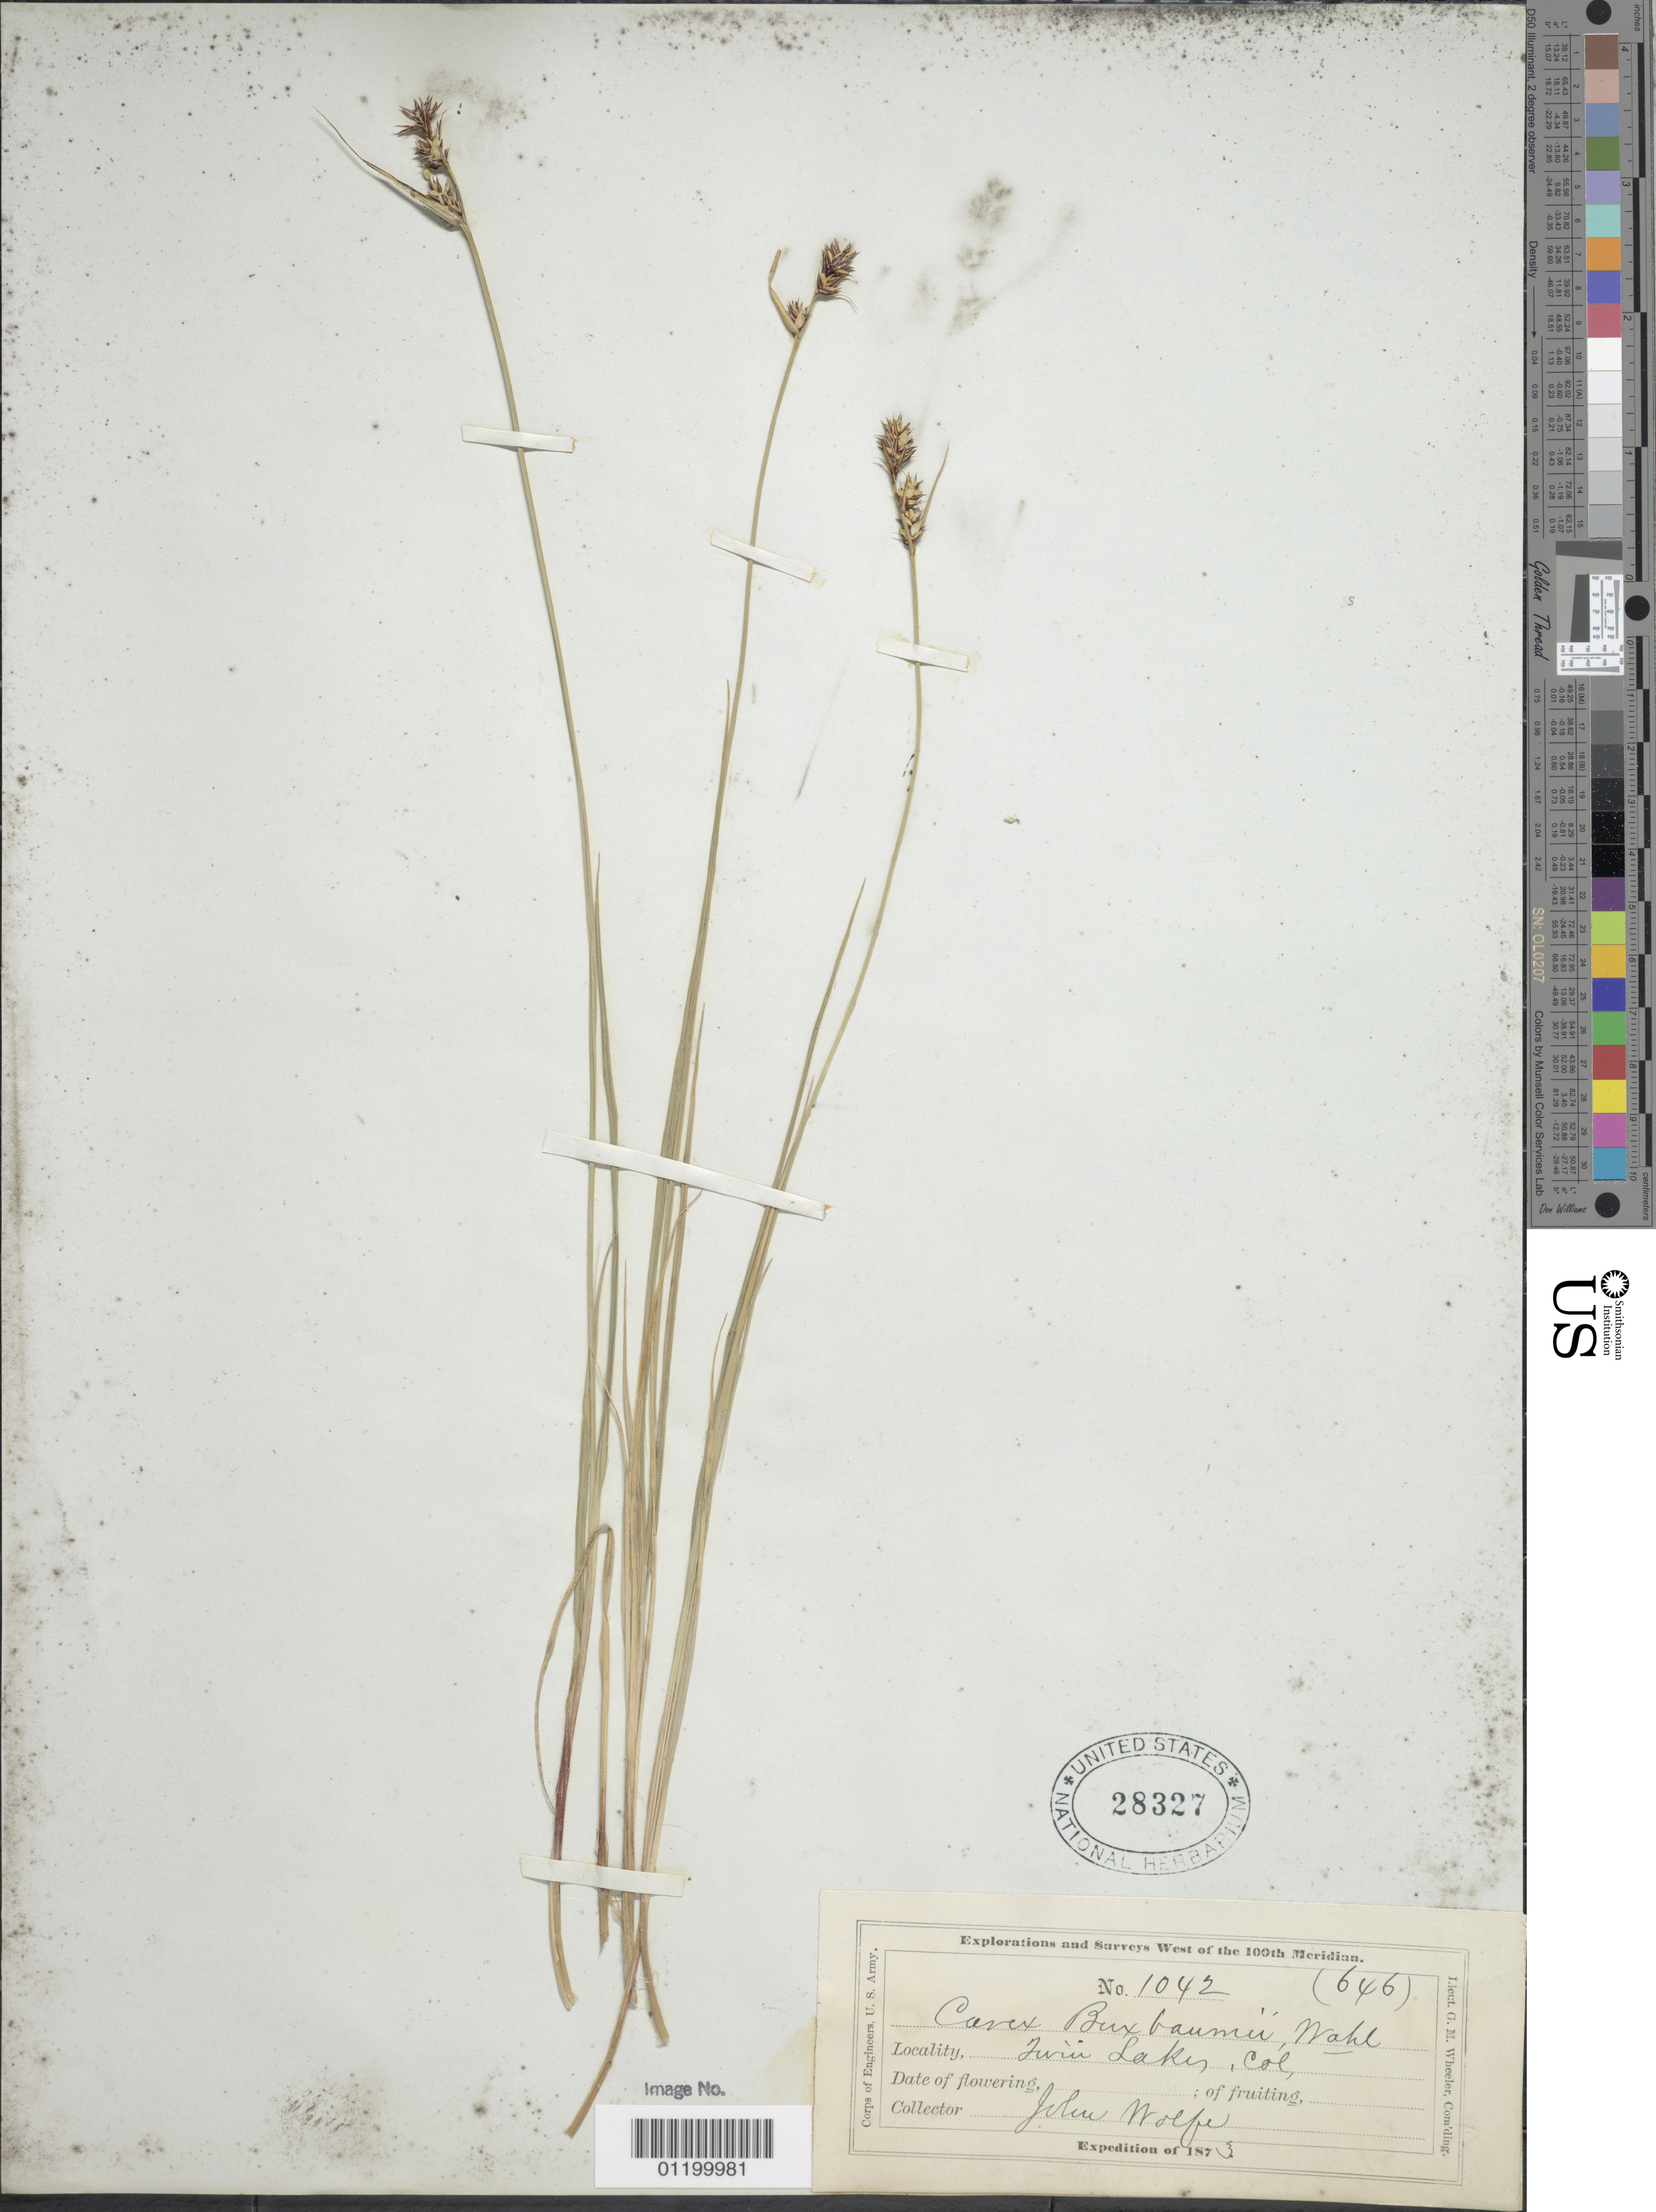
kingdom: Plantae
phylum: Tracheophyta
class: Liliopsida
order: Poales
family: Cyperaceae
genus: Carex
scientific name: Carex buxbaumii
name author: Wahlenb.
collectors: J. Wolfe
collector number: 1042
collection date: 1873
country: United States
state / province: Colorado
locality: Twin Lakes.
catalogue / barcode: US 28327